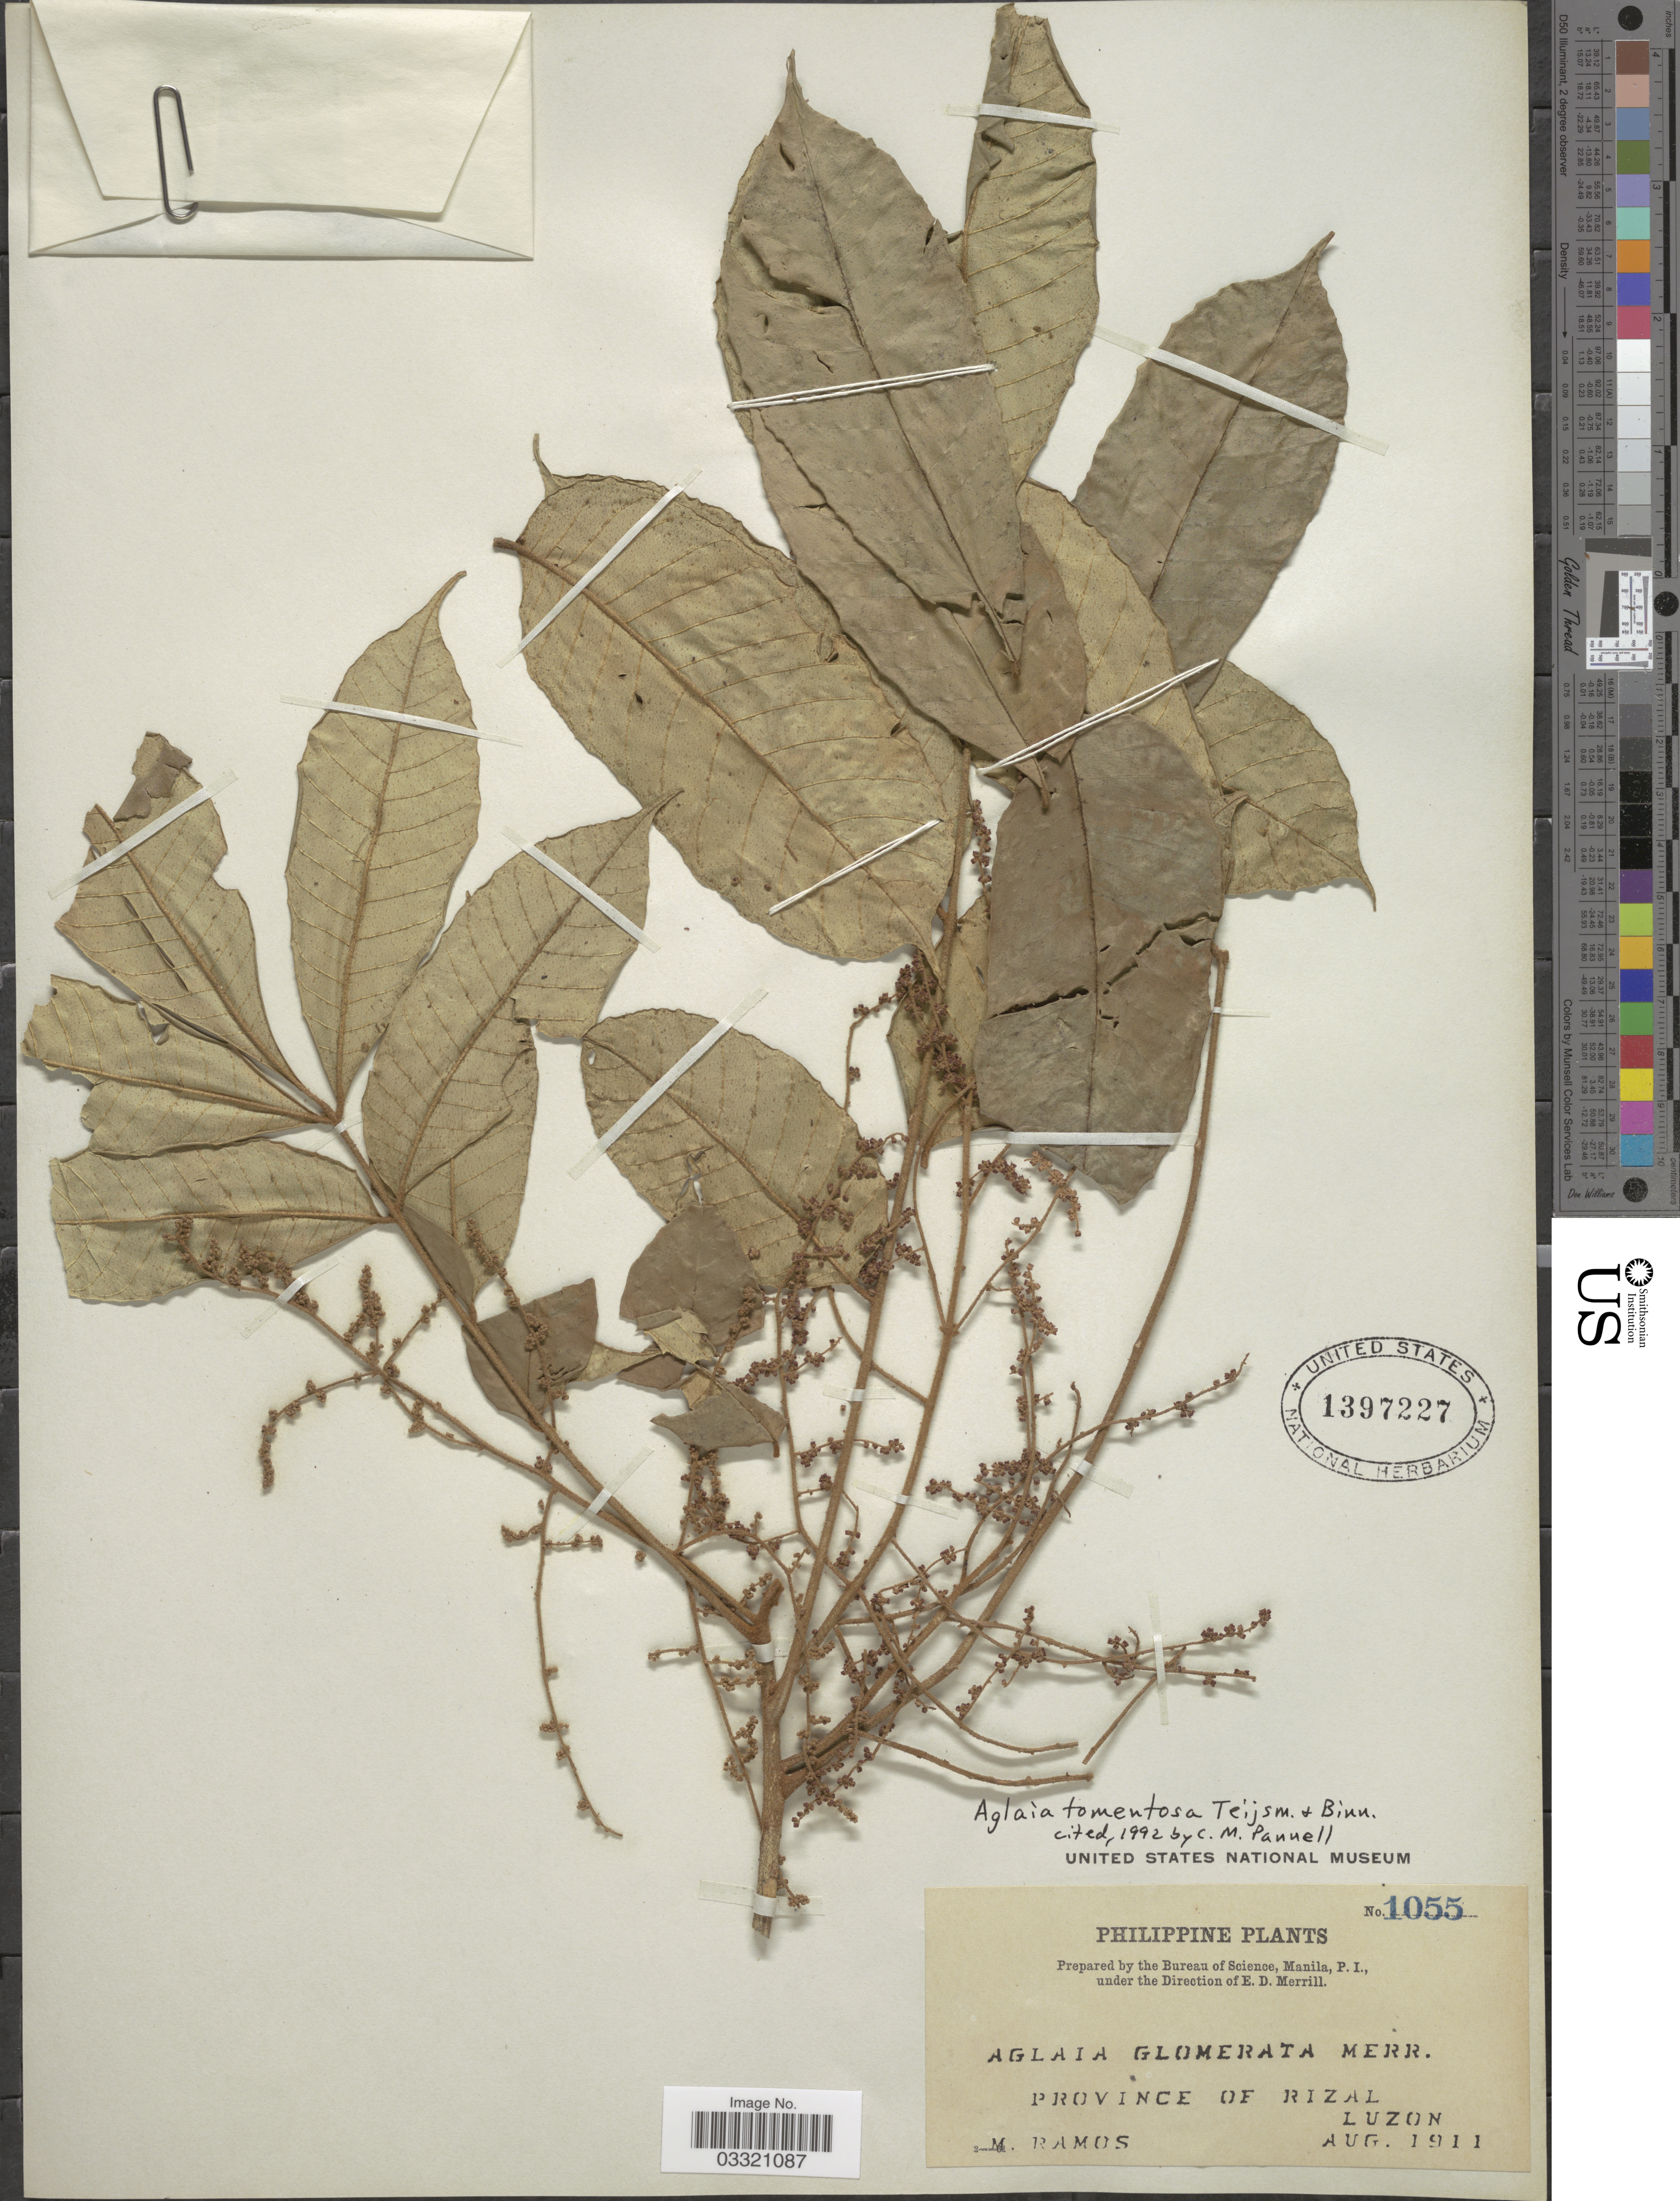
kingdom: Plantae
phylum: Tracheophyta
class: Magnoliopsida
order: Sapindales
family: Meliaceae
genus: Aglaia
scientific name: Aglaia tomentosa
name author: Teijsm. & Binn.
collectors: M. Ramos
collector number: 1055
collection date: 1911-08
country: Philippines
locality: Province of Rizal. Luzon.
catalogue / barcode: US 1397227